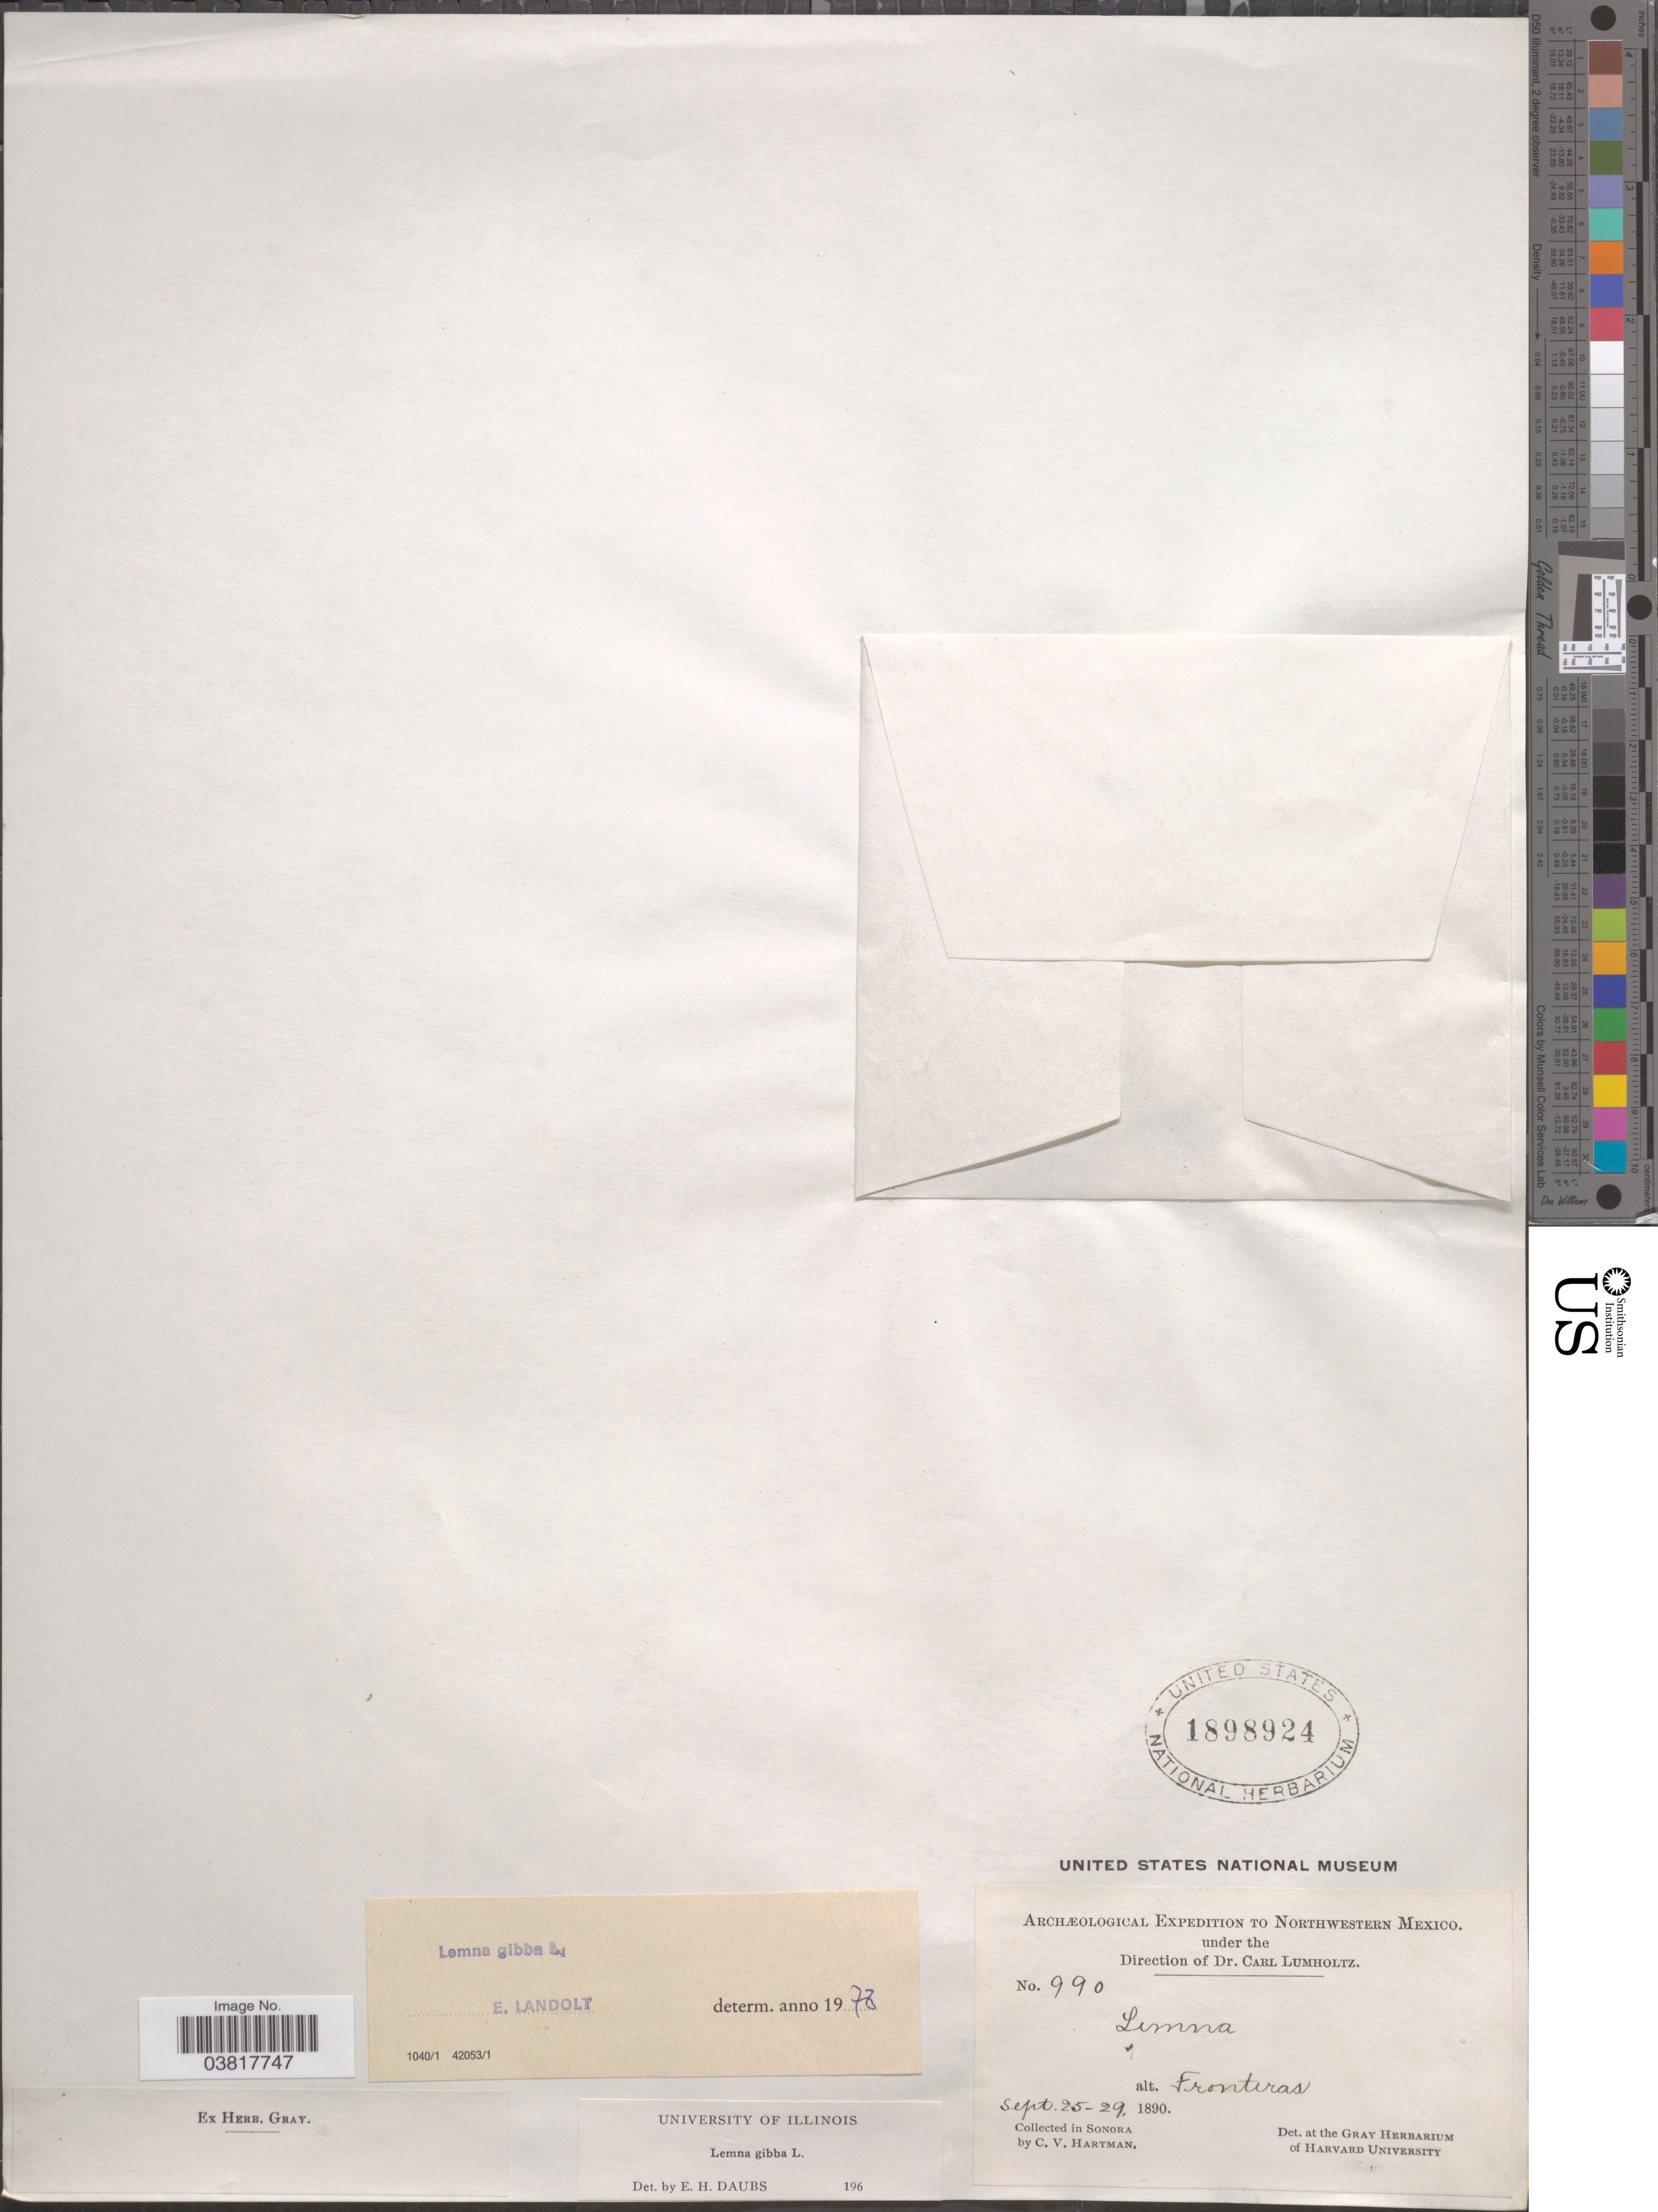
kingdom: Plantae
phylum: Tracheophyta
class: Liliopsida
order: Alismatales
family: Araceae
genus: Lemna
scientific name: Lemna gibba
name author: L.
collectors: C. V. Hartman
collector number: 990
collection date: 1890-09-25/1890-09-29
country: Mexico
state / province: Sonora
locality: Northwestern Mexico. Fronteras.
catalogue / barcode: US 1898924